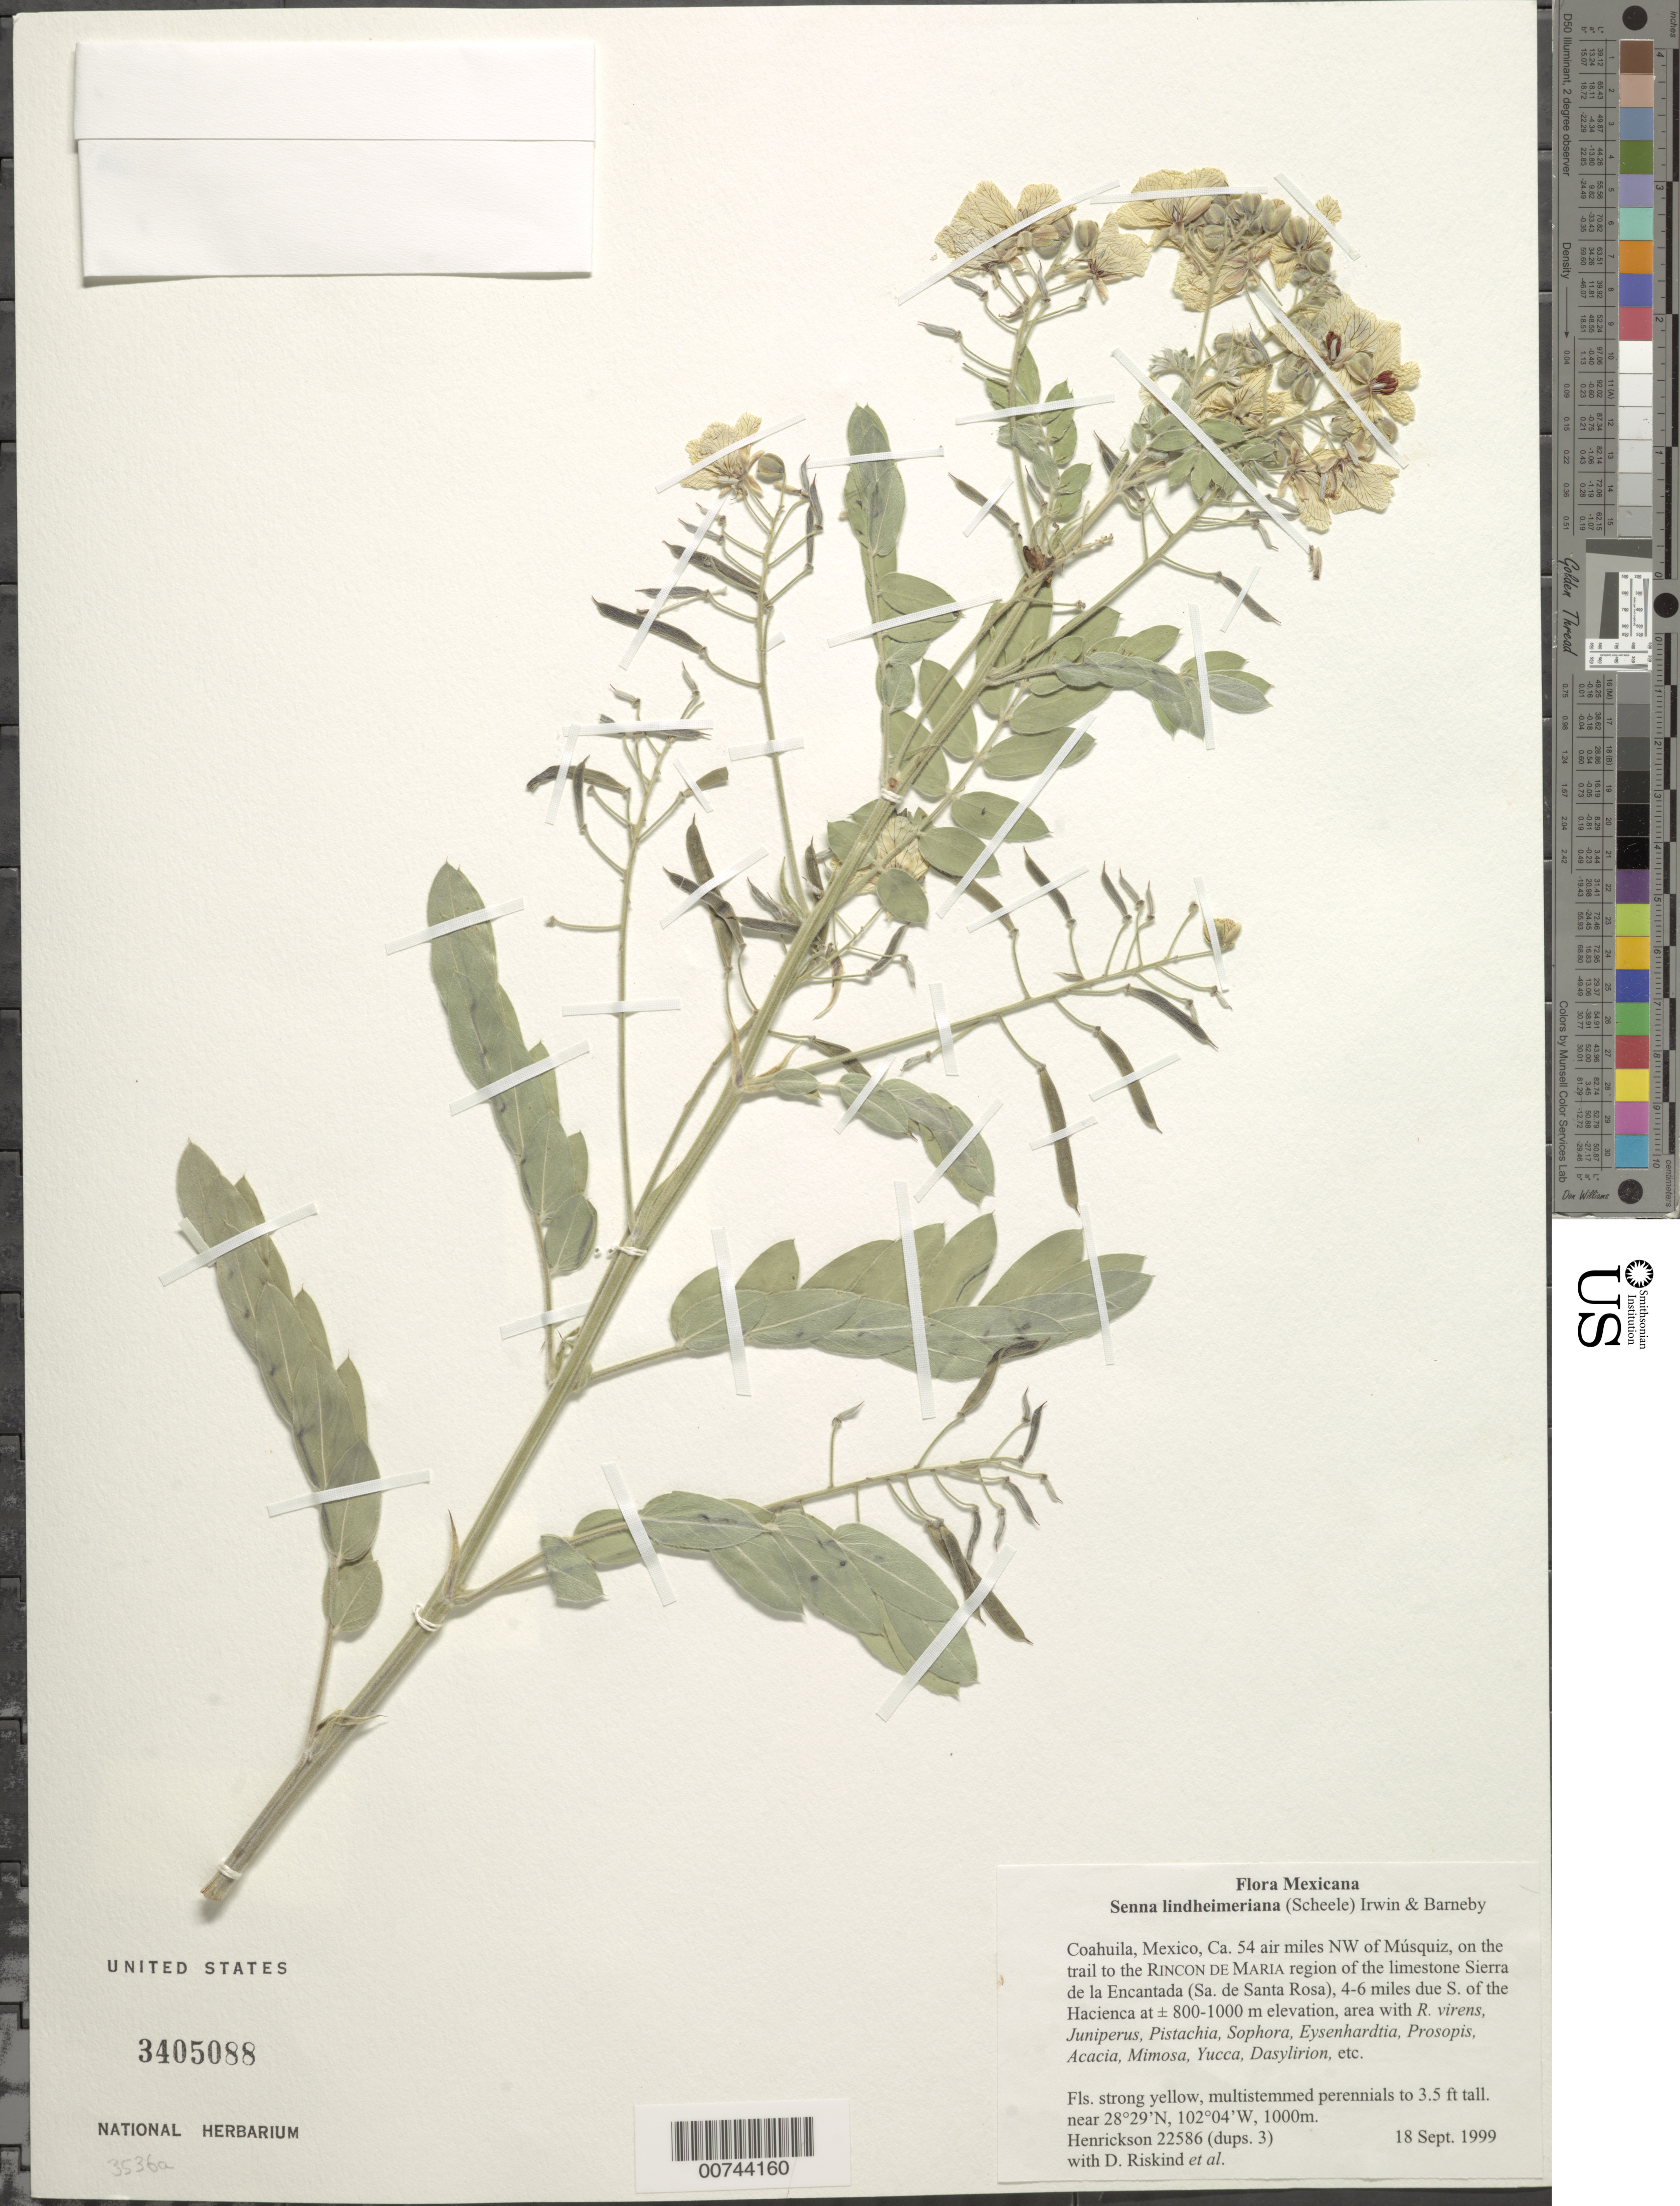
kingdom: Plantae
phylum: Tracheophyta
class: Magnoliopsida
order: Fabales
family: Fabaceae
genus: Senna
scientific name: Senna lindheimeriana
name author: (Scheele) H.S. Irwin & Barneby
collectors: J. S. Henrickson et al.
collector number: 22586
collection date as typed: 18 Sep 1999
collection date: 1999-09-18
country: Mexico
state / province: Coahuila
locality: NW of Musquiz, Trainl to Rincon de Maria region.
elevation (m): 1000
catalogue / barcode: US 3405088